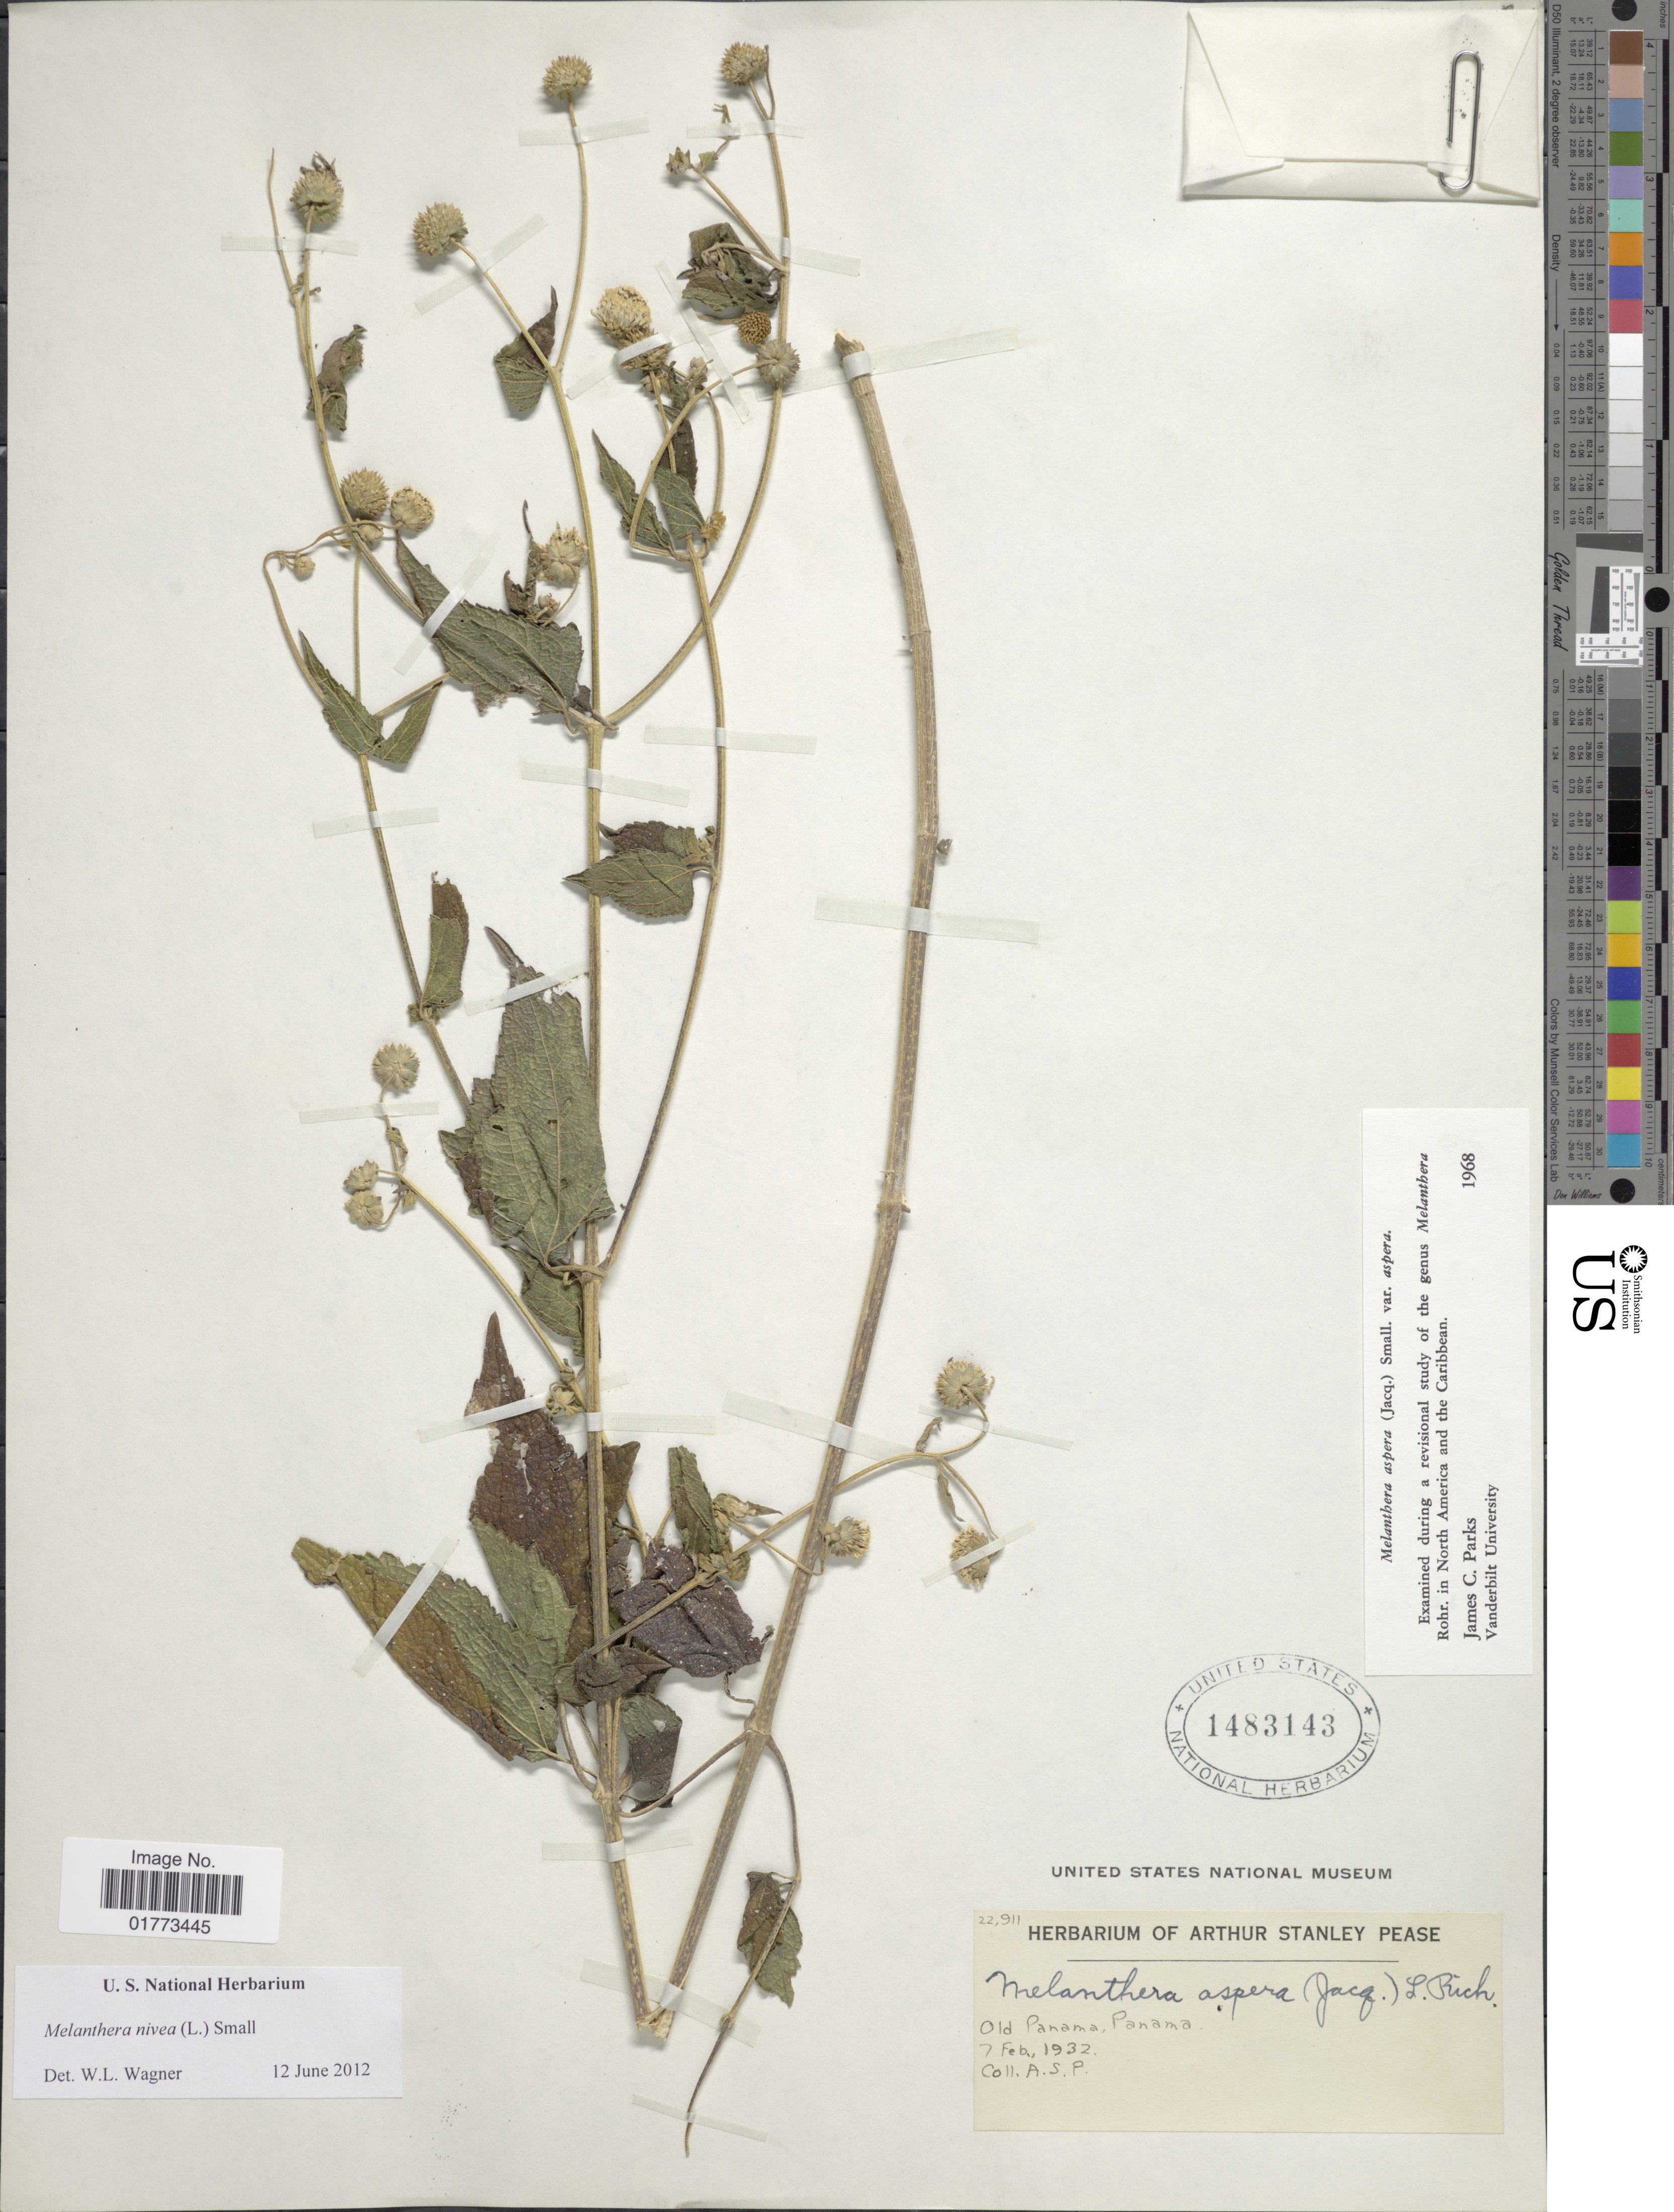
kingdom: Plantae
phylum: Tracheophyta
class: Magnoliopsida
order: Asterales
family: Asteraceae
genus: Melanthera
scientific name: Melanthera nivea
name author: (L.) Small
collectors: A. S. Pease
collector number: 22911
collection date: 1932-02-07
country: Panama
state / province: Panamá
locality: Old Panama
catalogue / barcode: US 1483143